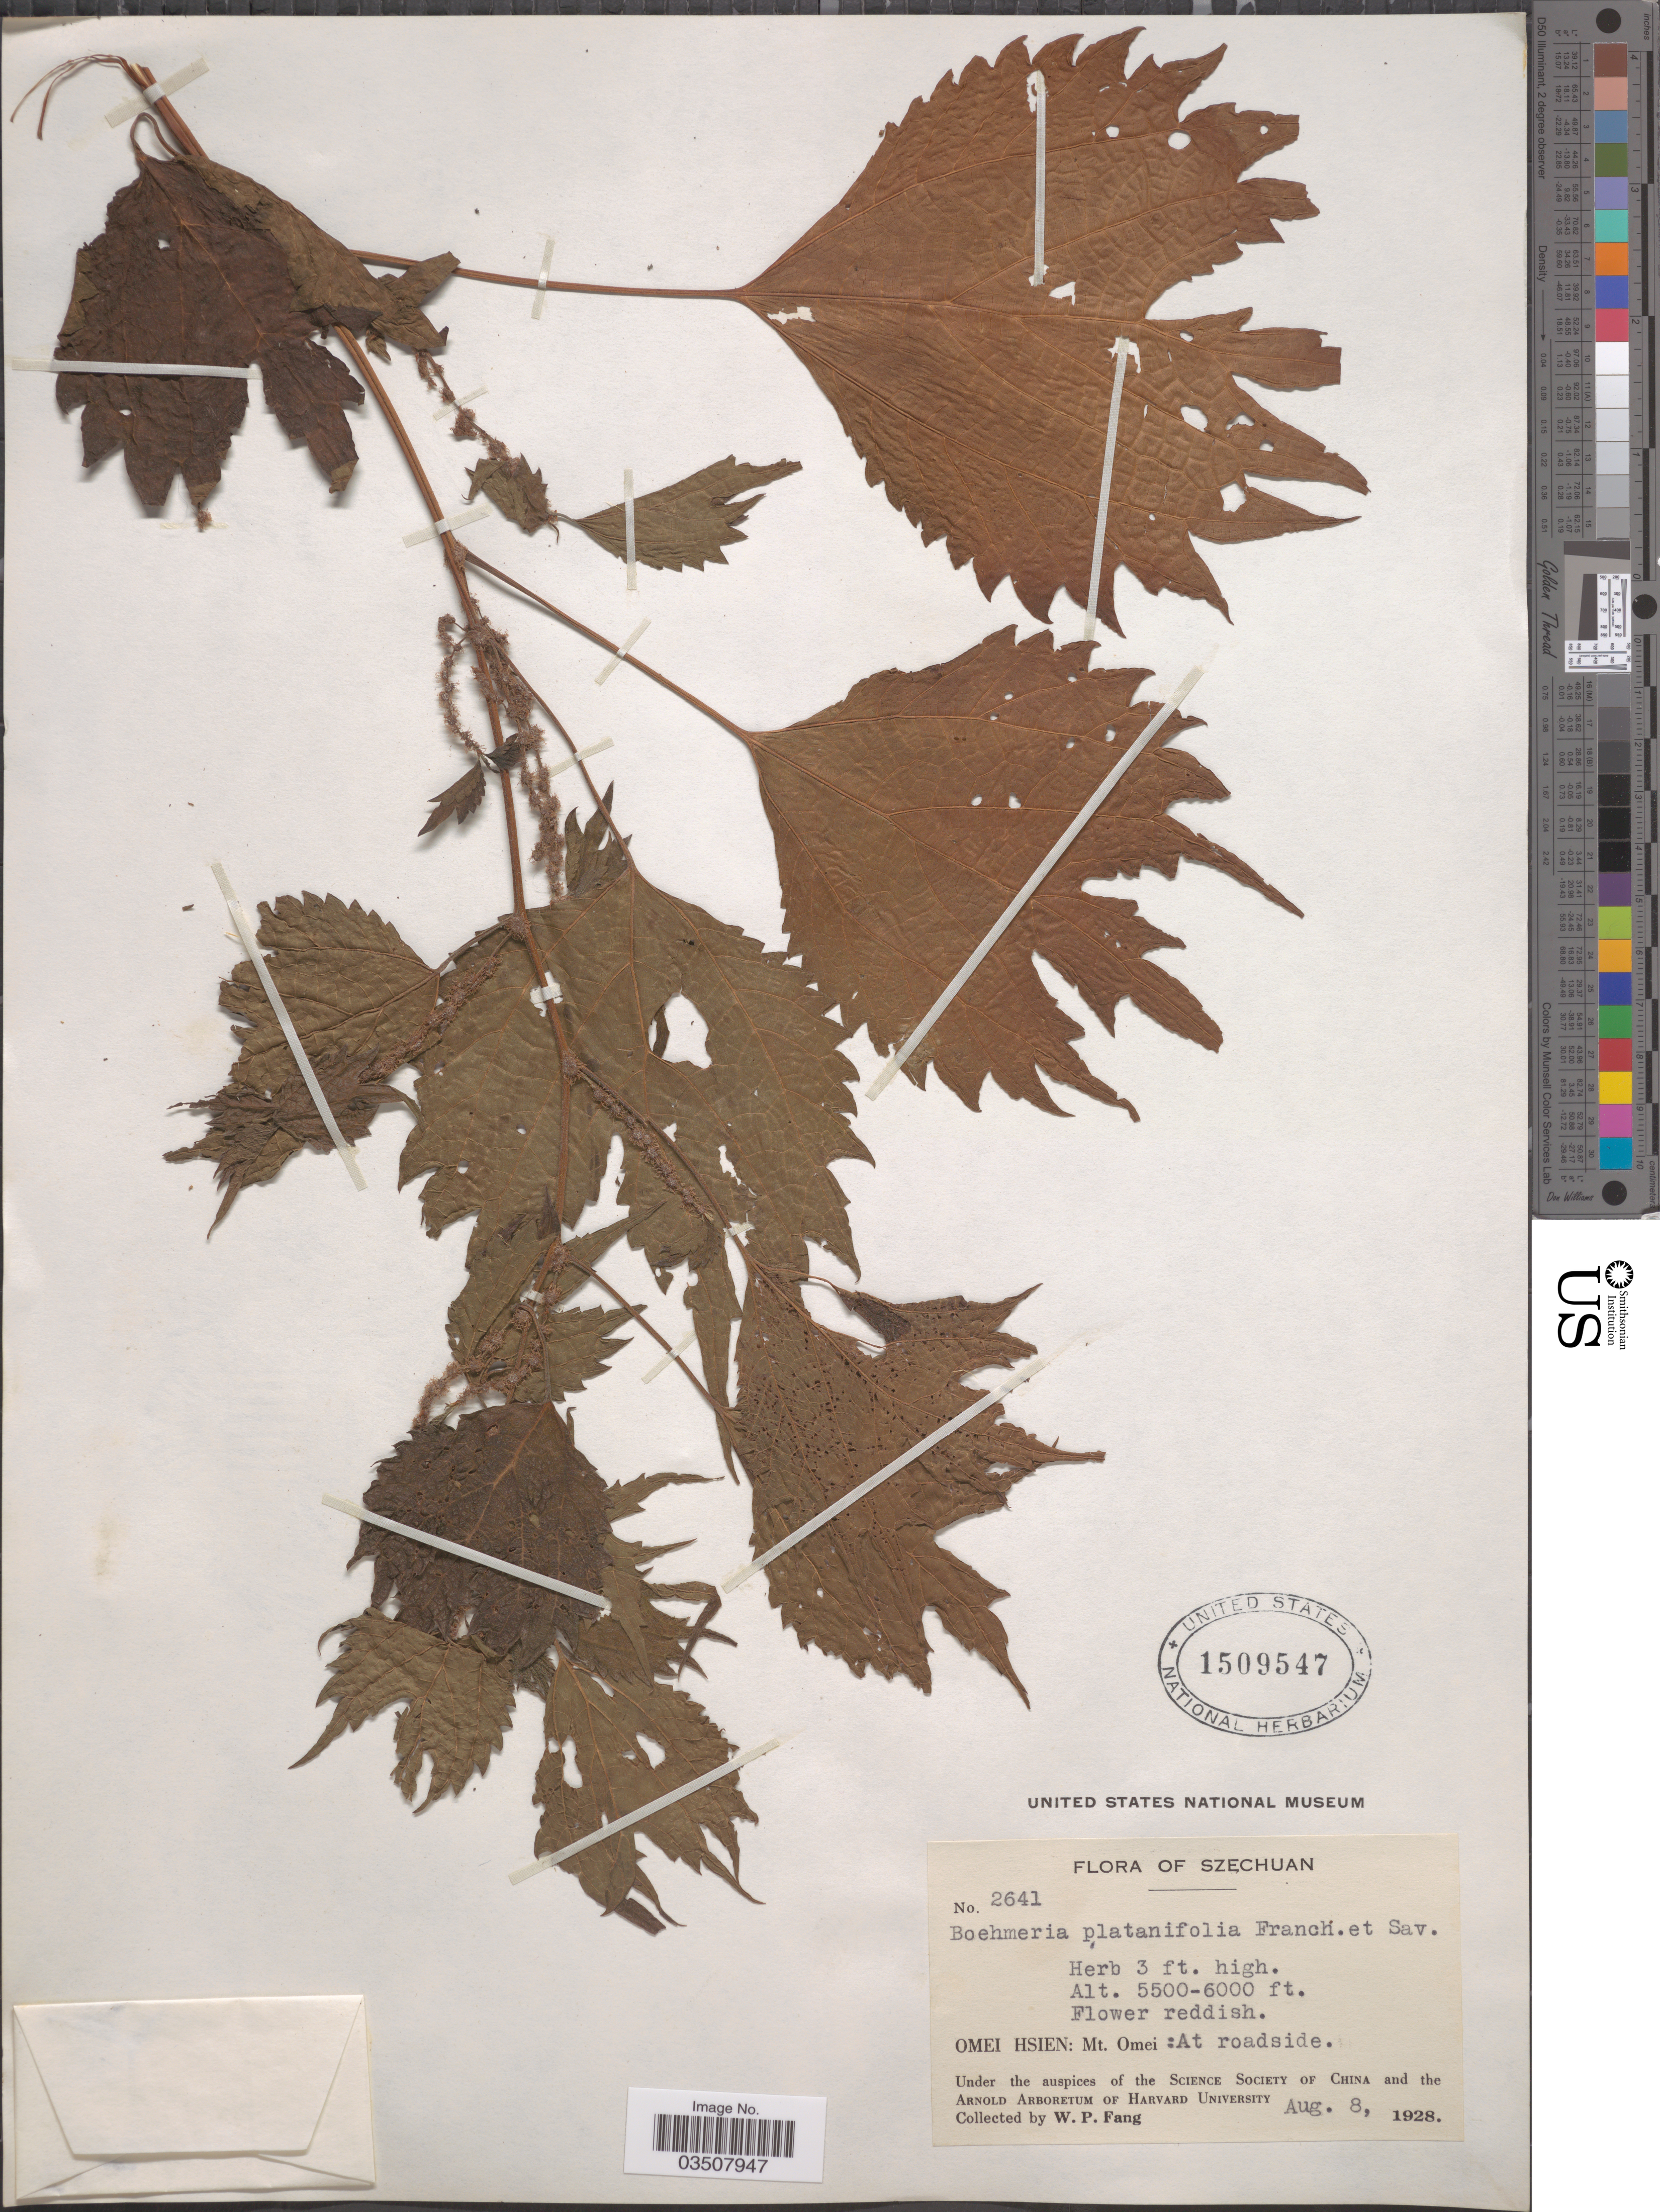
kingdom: Plantae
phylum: Tracheophyta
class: Magnoliopsida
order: Rosales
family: Urticaceae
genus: Boehmeria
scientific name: Boehmeria platanifolia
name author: (Franch. & Sav.) C.H. Wright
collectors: W. P. Fang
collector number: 2641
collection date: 1928-08-08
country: China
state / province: Sichuan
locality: Szechuan. Omei Hsien: Mt. Hsien: At roadside.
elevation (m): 1676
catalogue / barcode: US 1509547